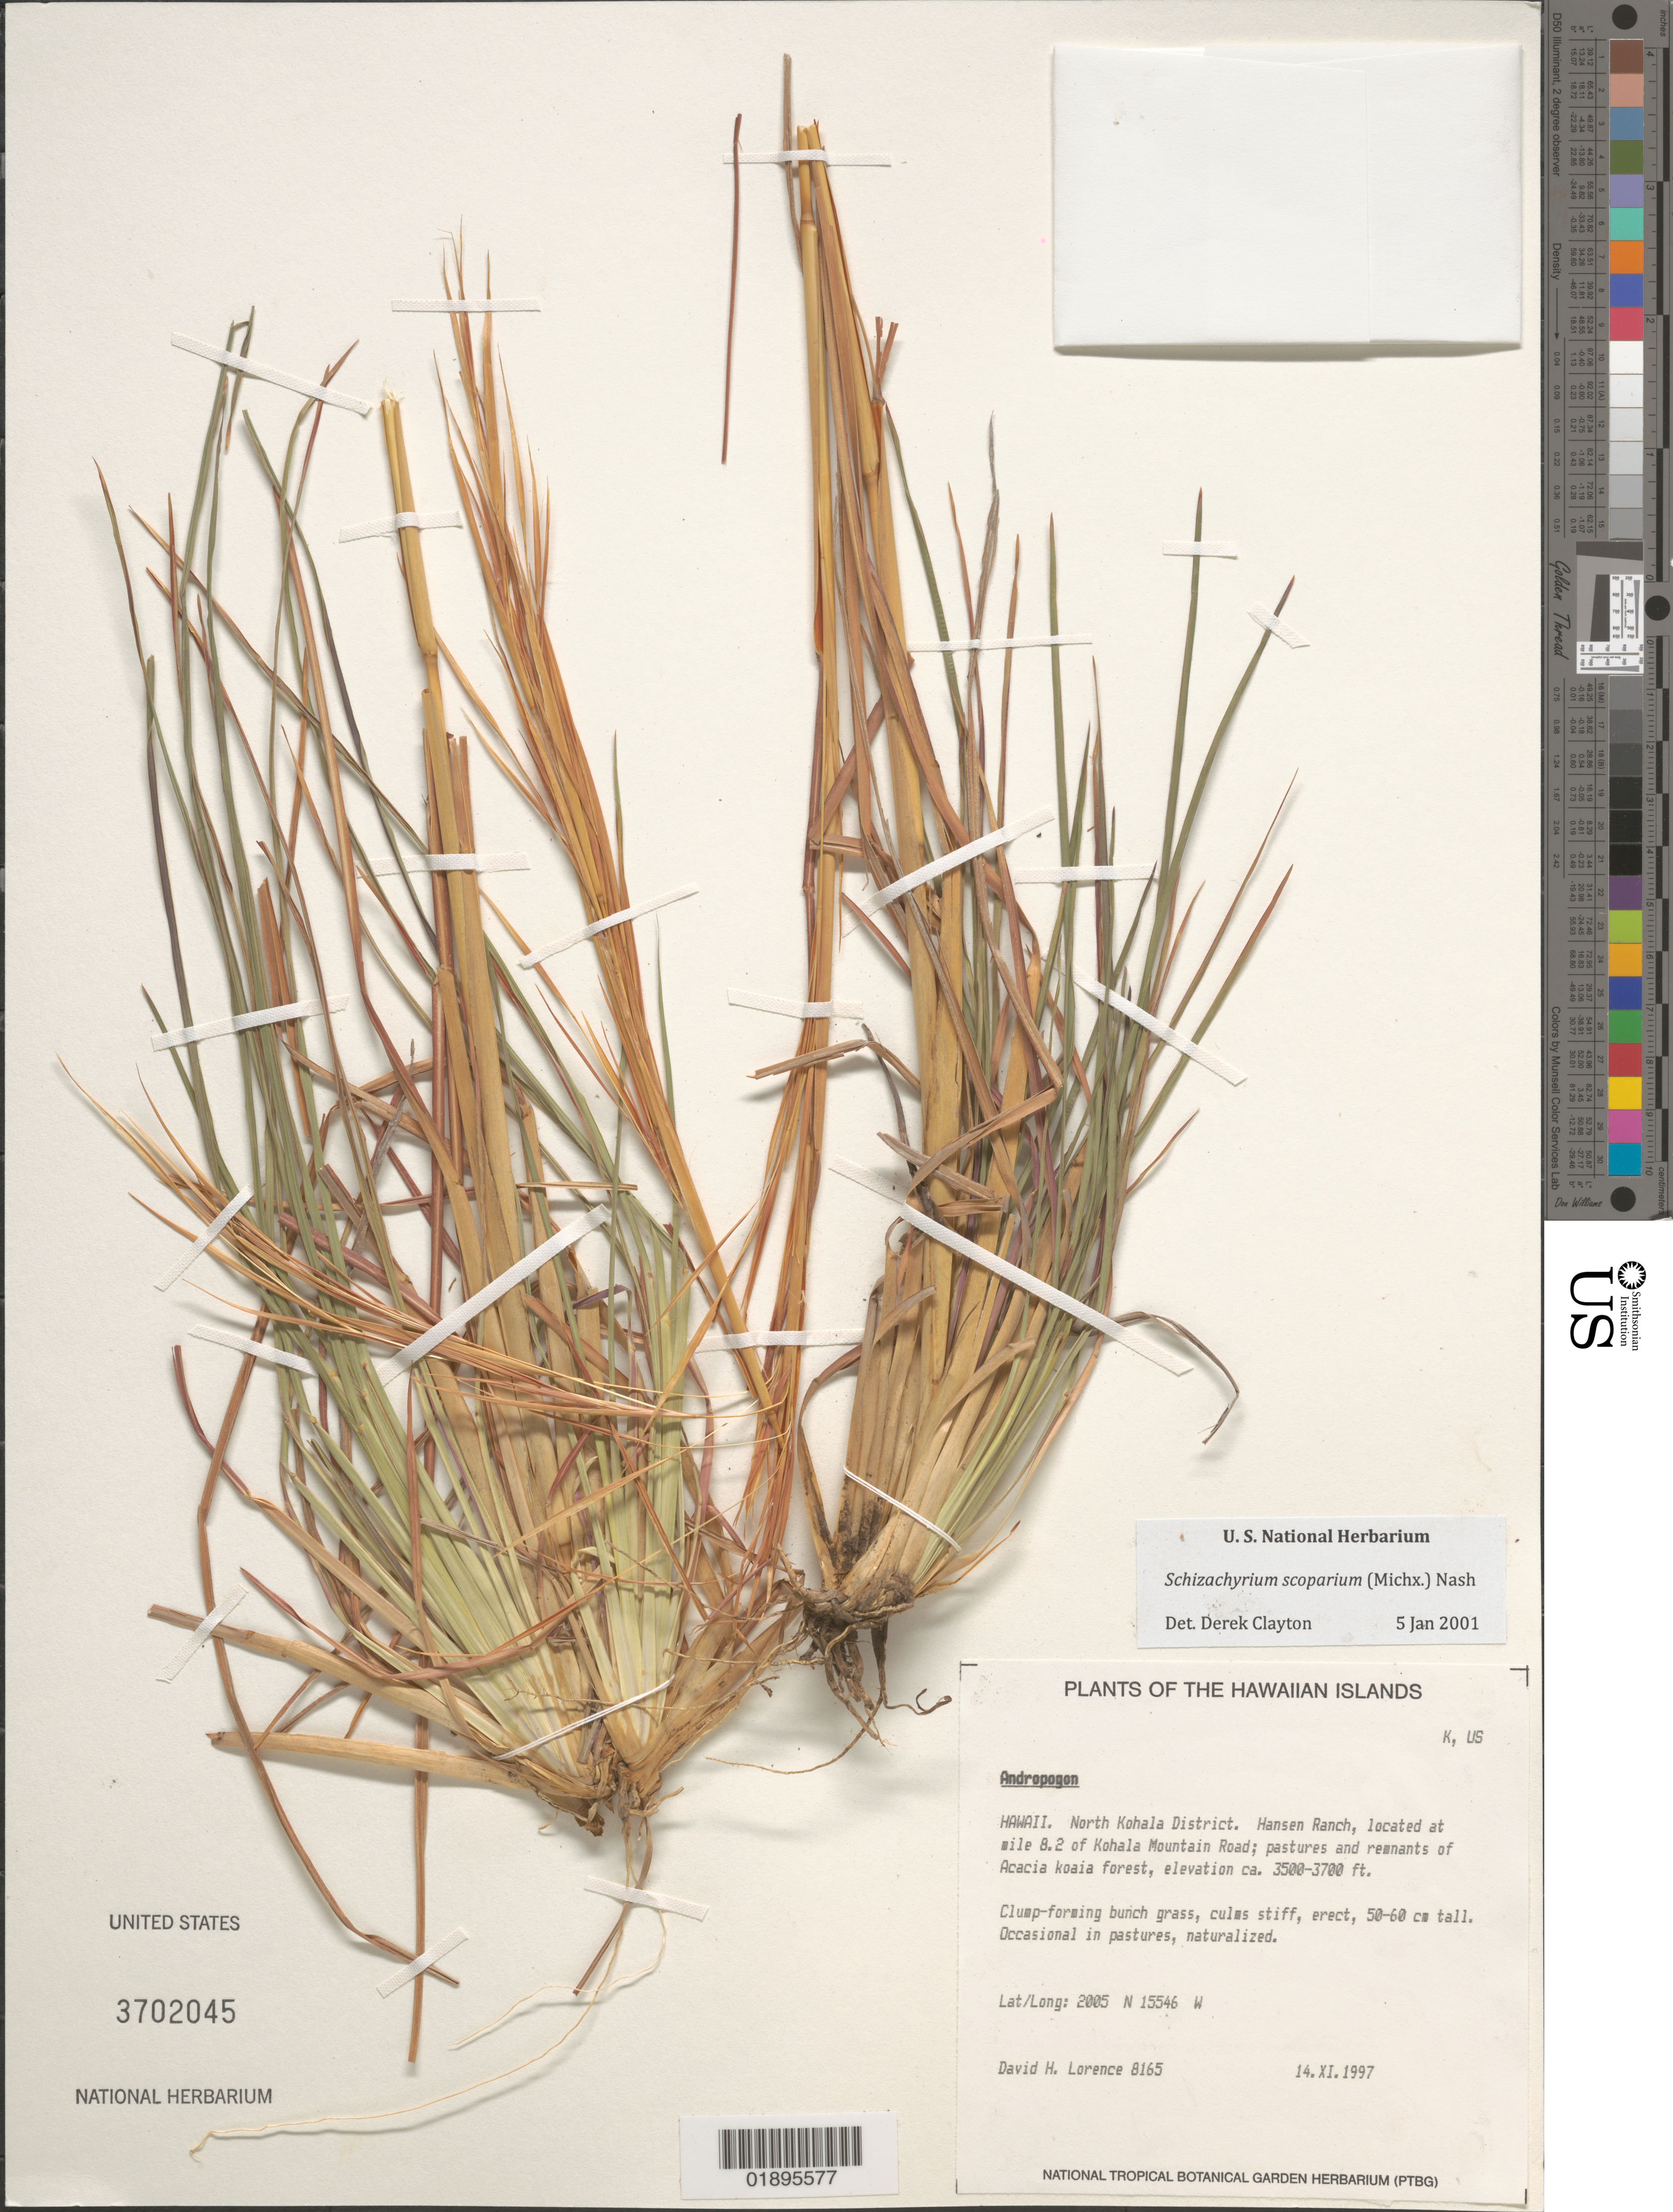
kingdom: Plantae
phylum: Tracheophyta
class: Liliopsida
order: Poales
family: Poaceae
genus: Andropogon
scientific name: Andropogon virginicus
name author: L.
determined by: Faccenda, K.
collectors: D. Lorence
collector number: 8165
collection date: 1997-11-14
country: United States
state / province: Hawaii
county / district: Hawaii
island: Hawaii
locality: North Kohala District, Hansen Ranch, located at mile 8.2 of Kohala Mountain Road.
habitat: Pastures and remnants of Acicia koaia forest.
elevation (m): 1067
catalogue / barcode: US 3702045